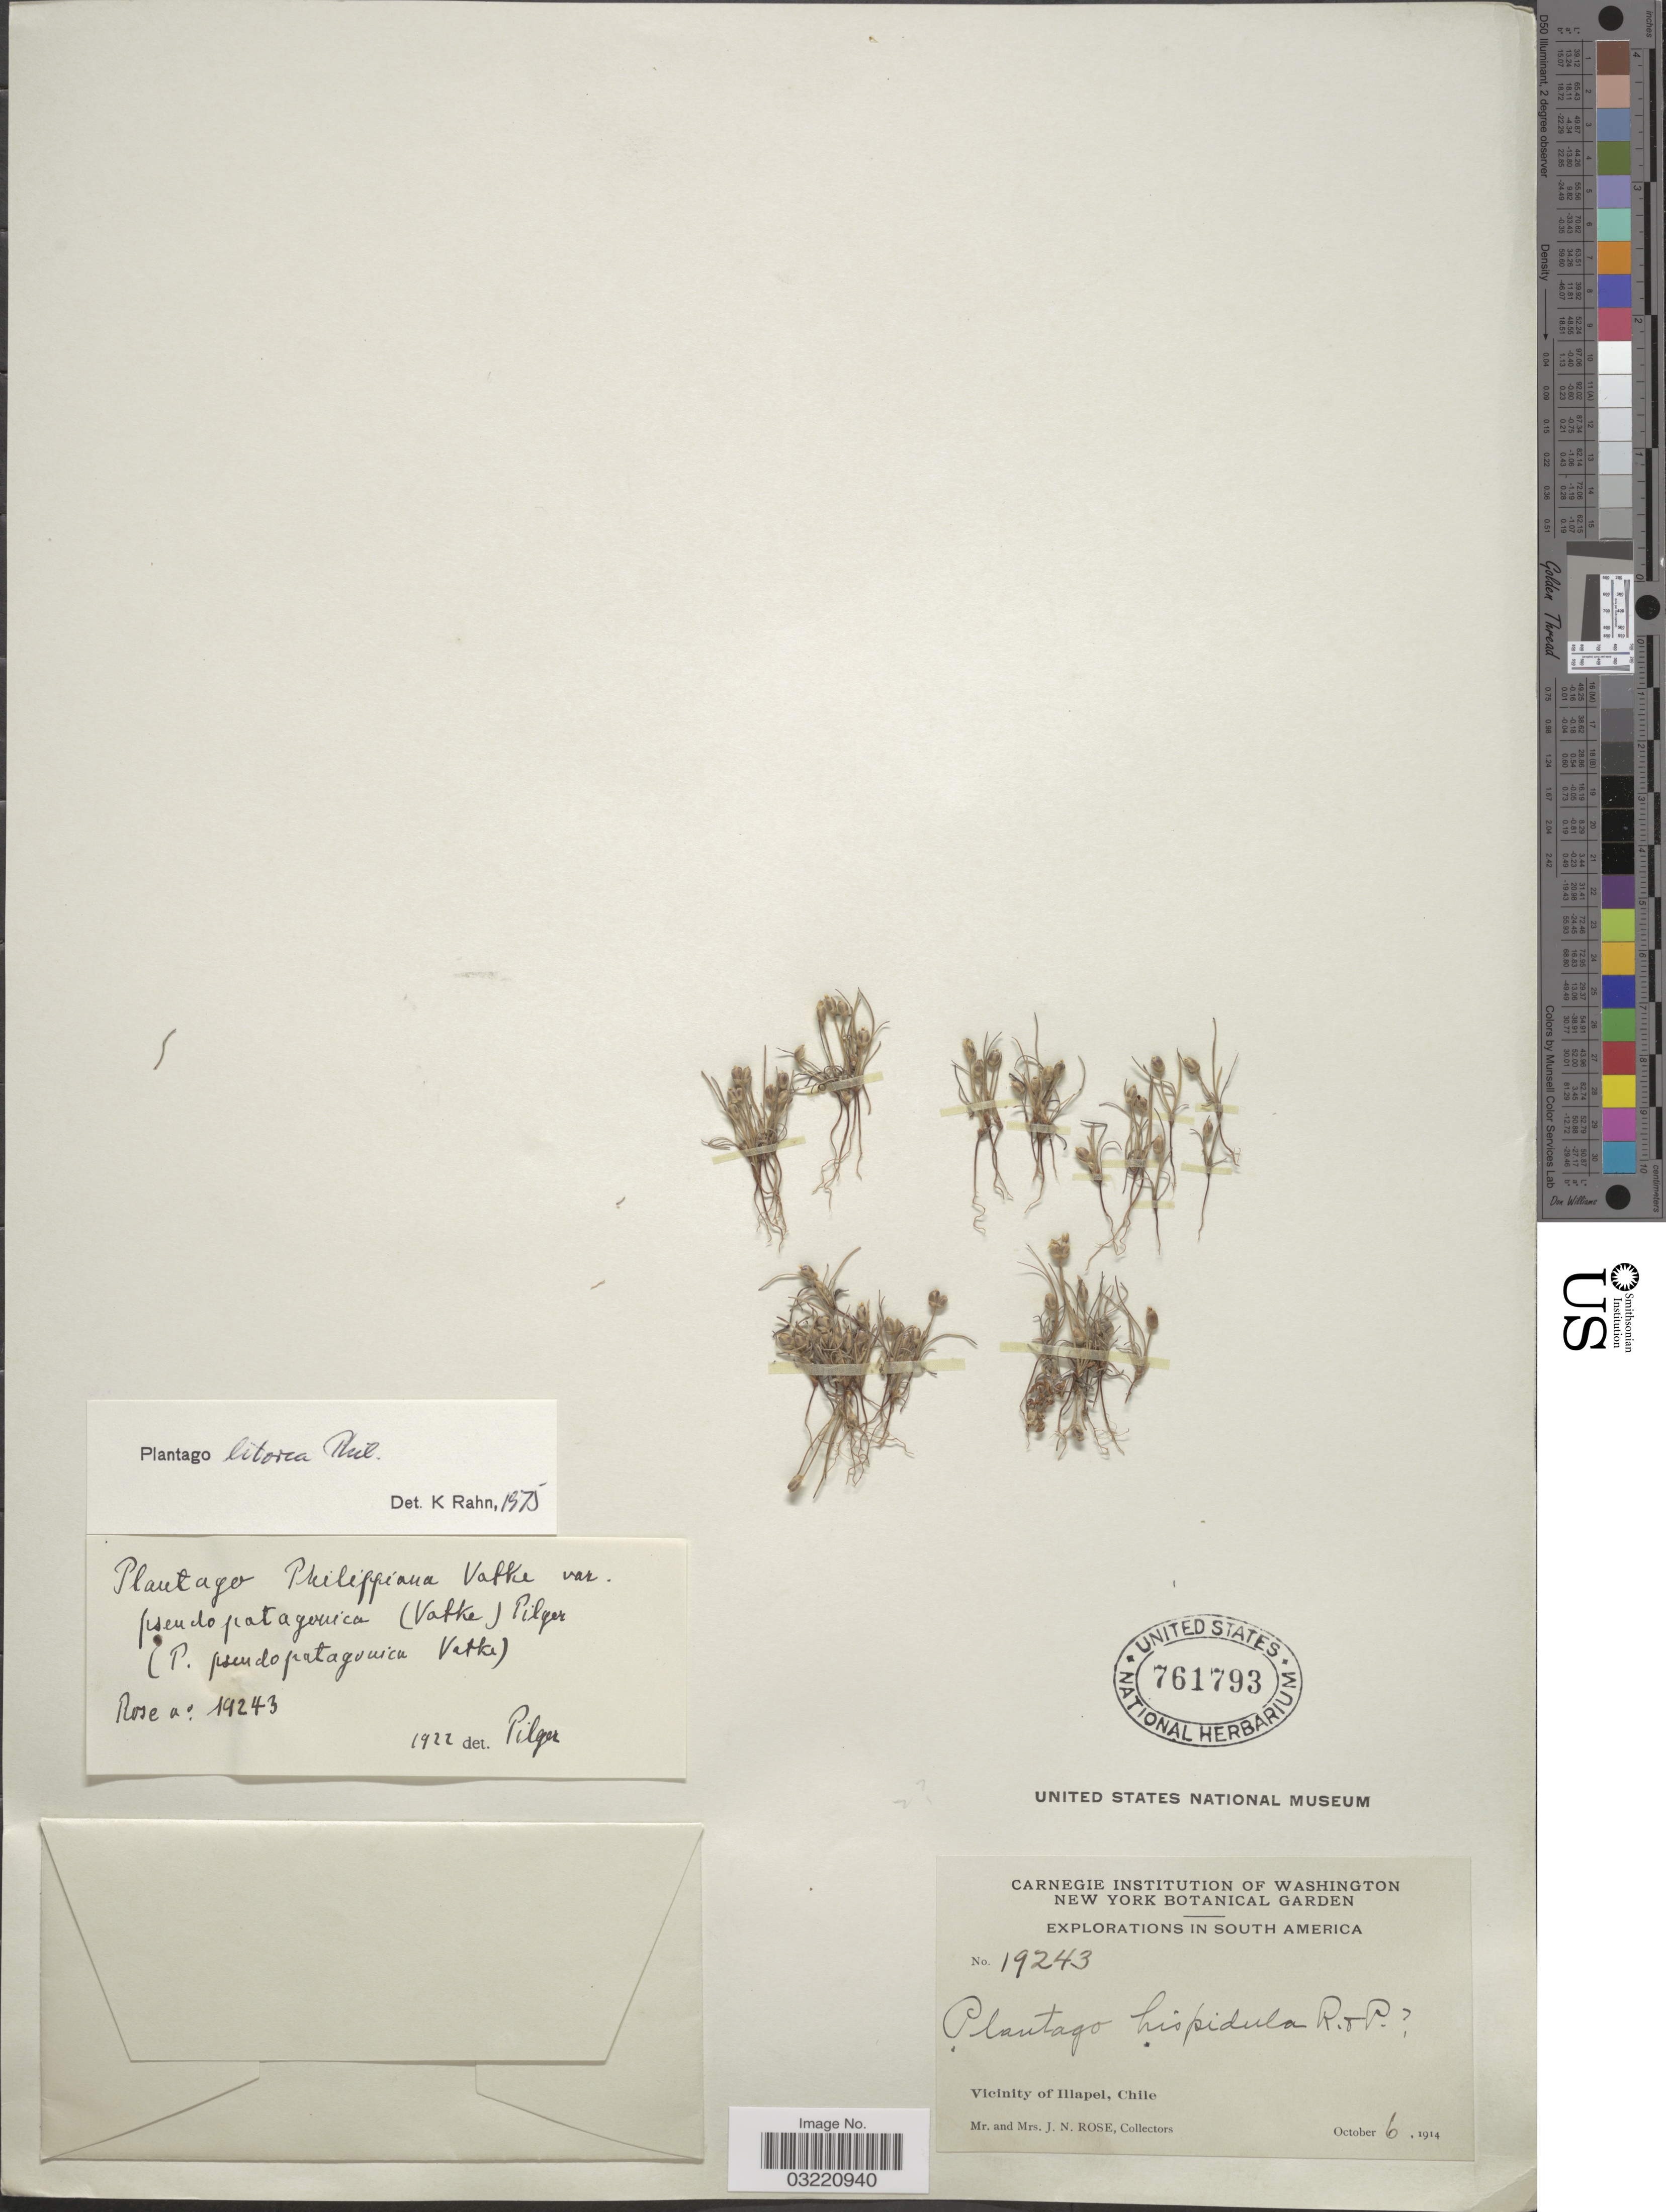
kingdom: Plantae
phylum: Tracheophyta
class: Magnoliopsida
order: Lamiales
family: Plantaginaceae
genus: Plantago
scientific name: Plantago litorea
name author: Phil.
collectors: J. N. Rose & L. B. Rose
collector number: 19243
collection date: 1914-10-06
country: Chile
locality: Vicinity of Illapel.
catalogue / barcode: US 761793